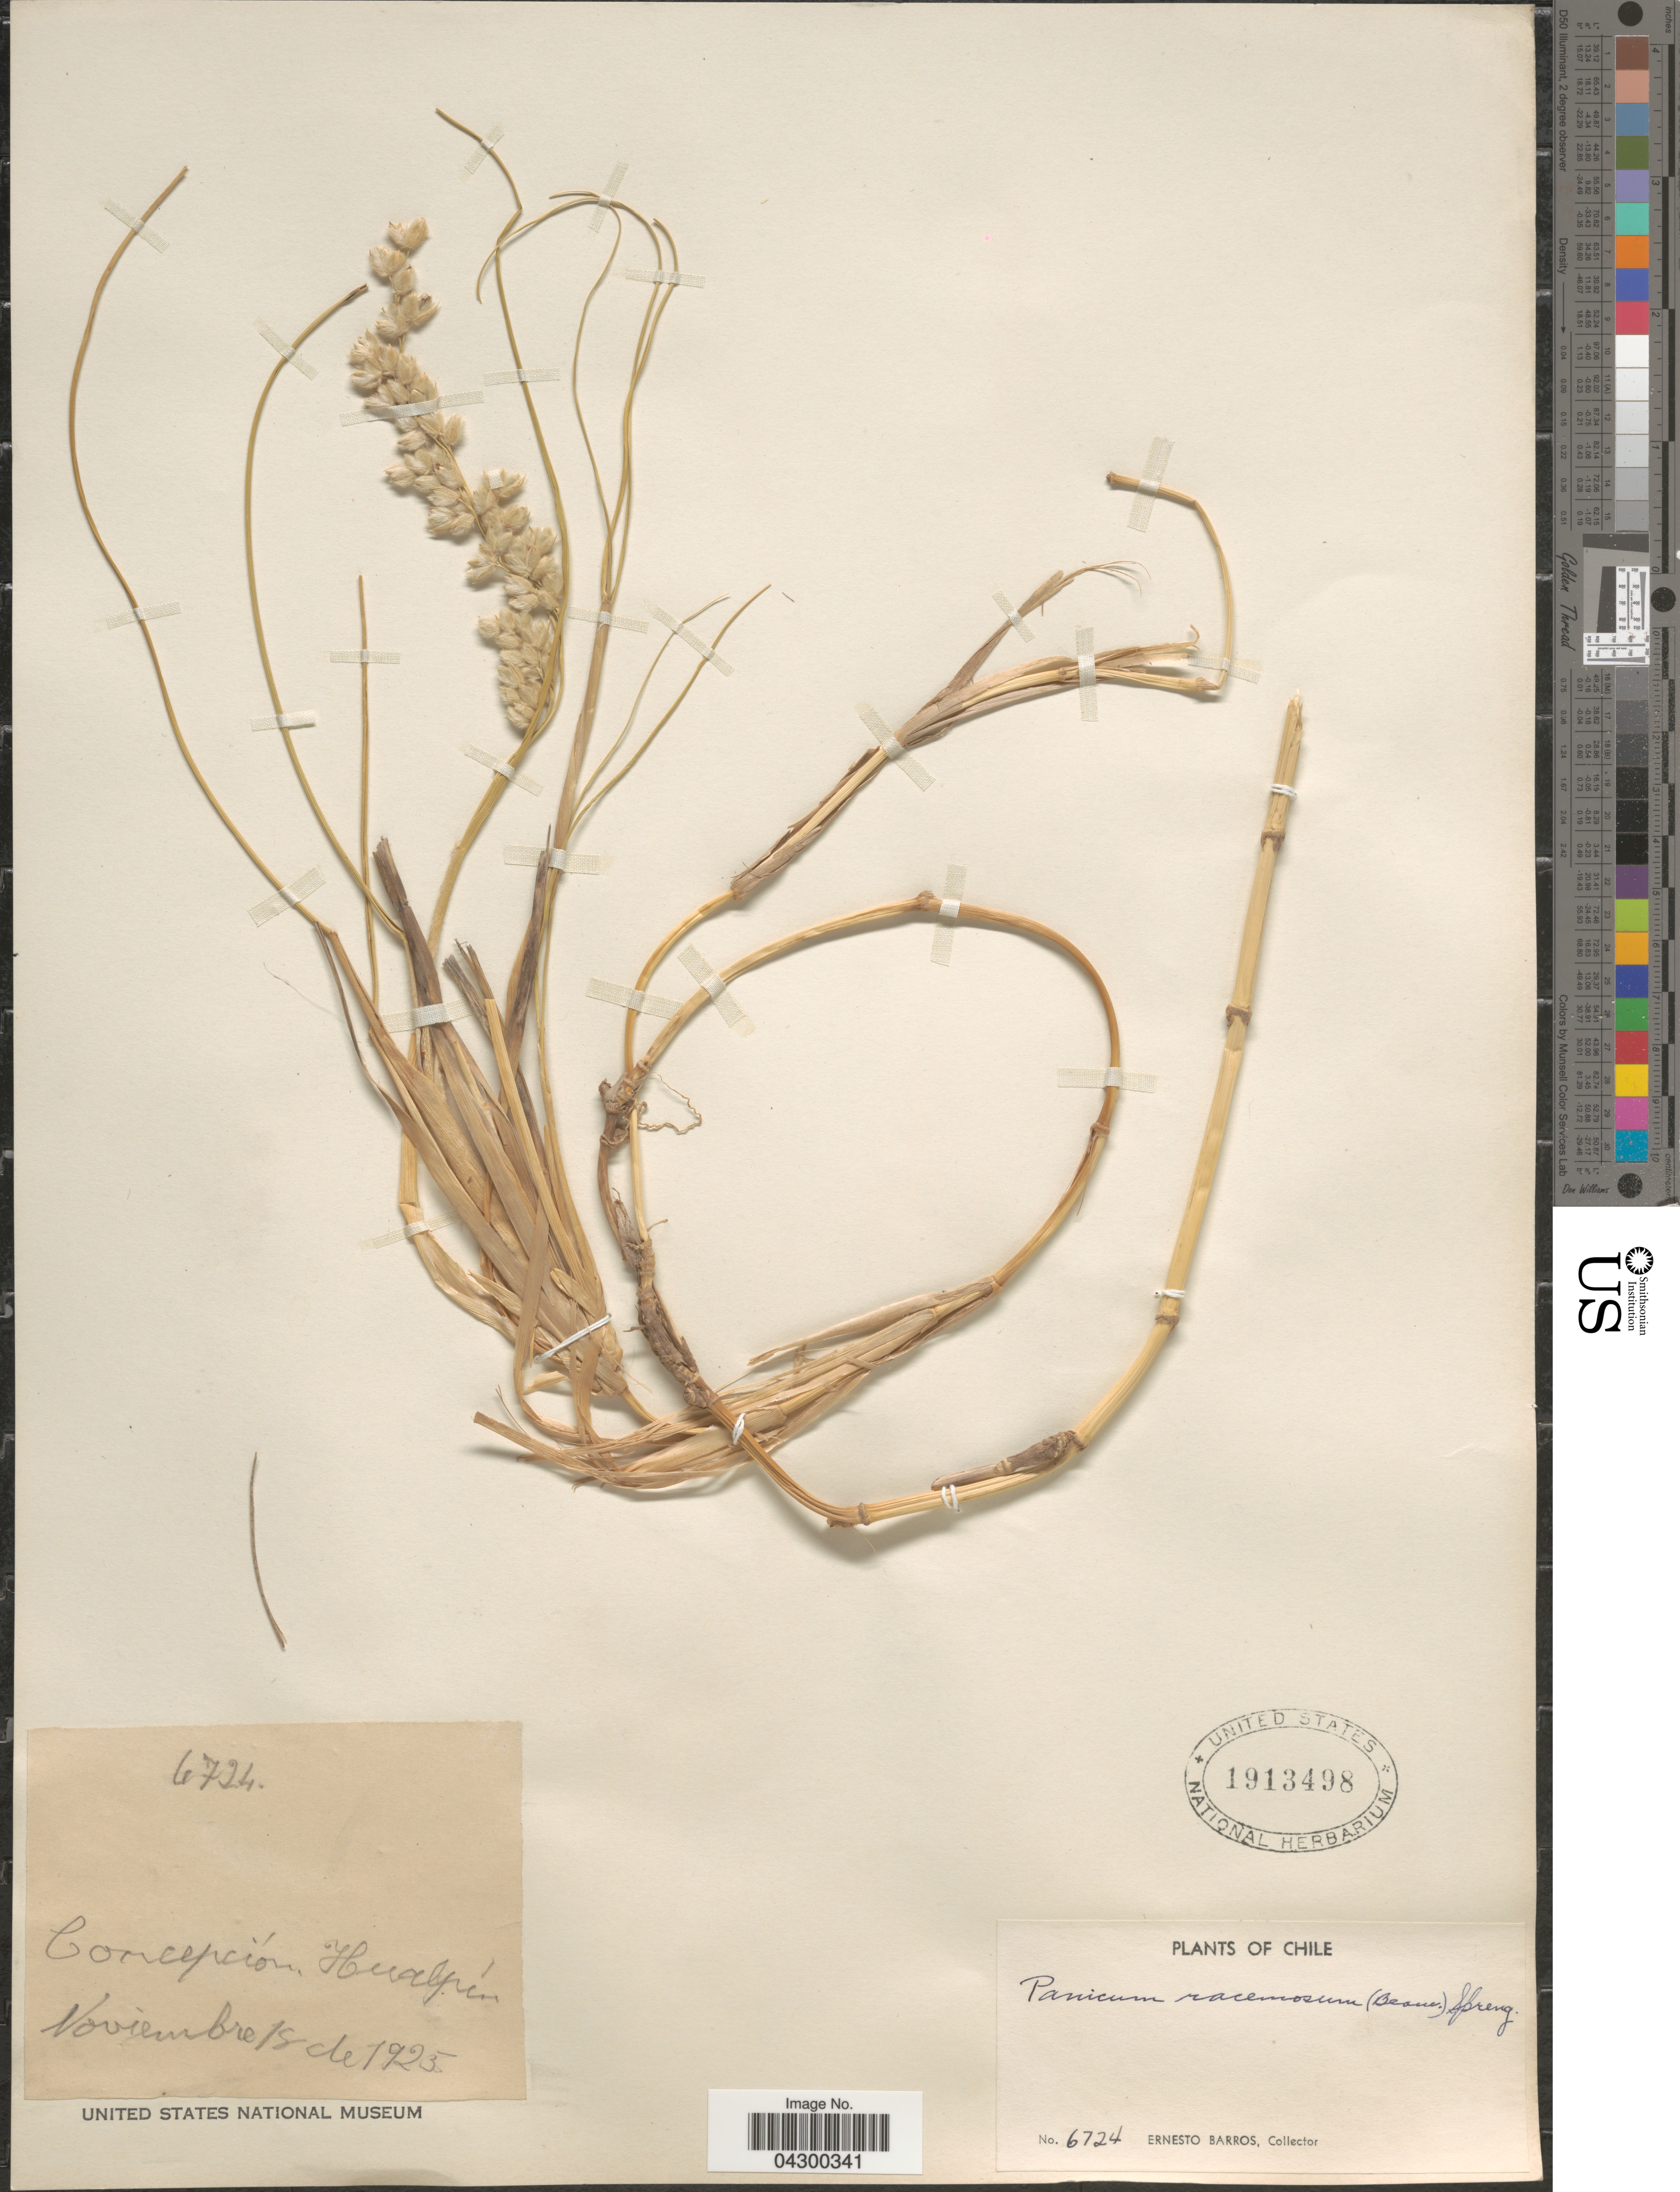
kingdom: Plantae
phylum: Tracheophyta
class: Liliopsida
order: Poales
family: Poaceae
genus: Panicum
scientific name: Panicum racemosum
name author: (P. Beauv.) Spreng.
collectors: E. Barros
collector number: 6724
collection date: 1925-11-18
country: Chile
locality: Concepción Hualpen.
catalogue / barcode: US 1913498